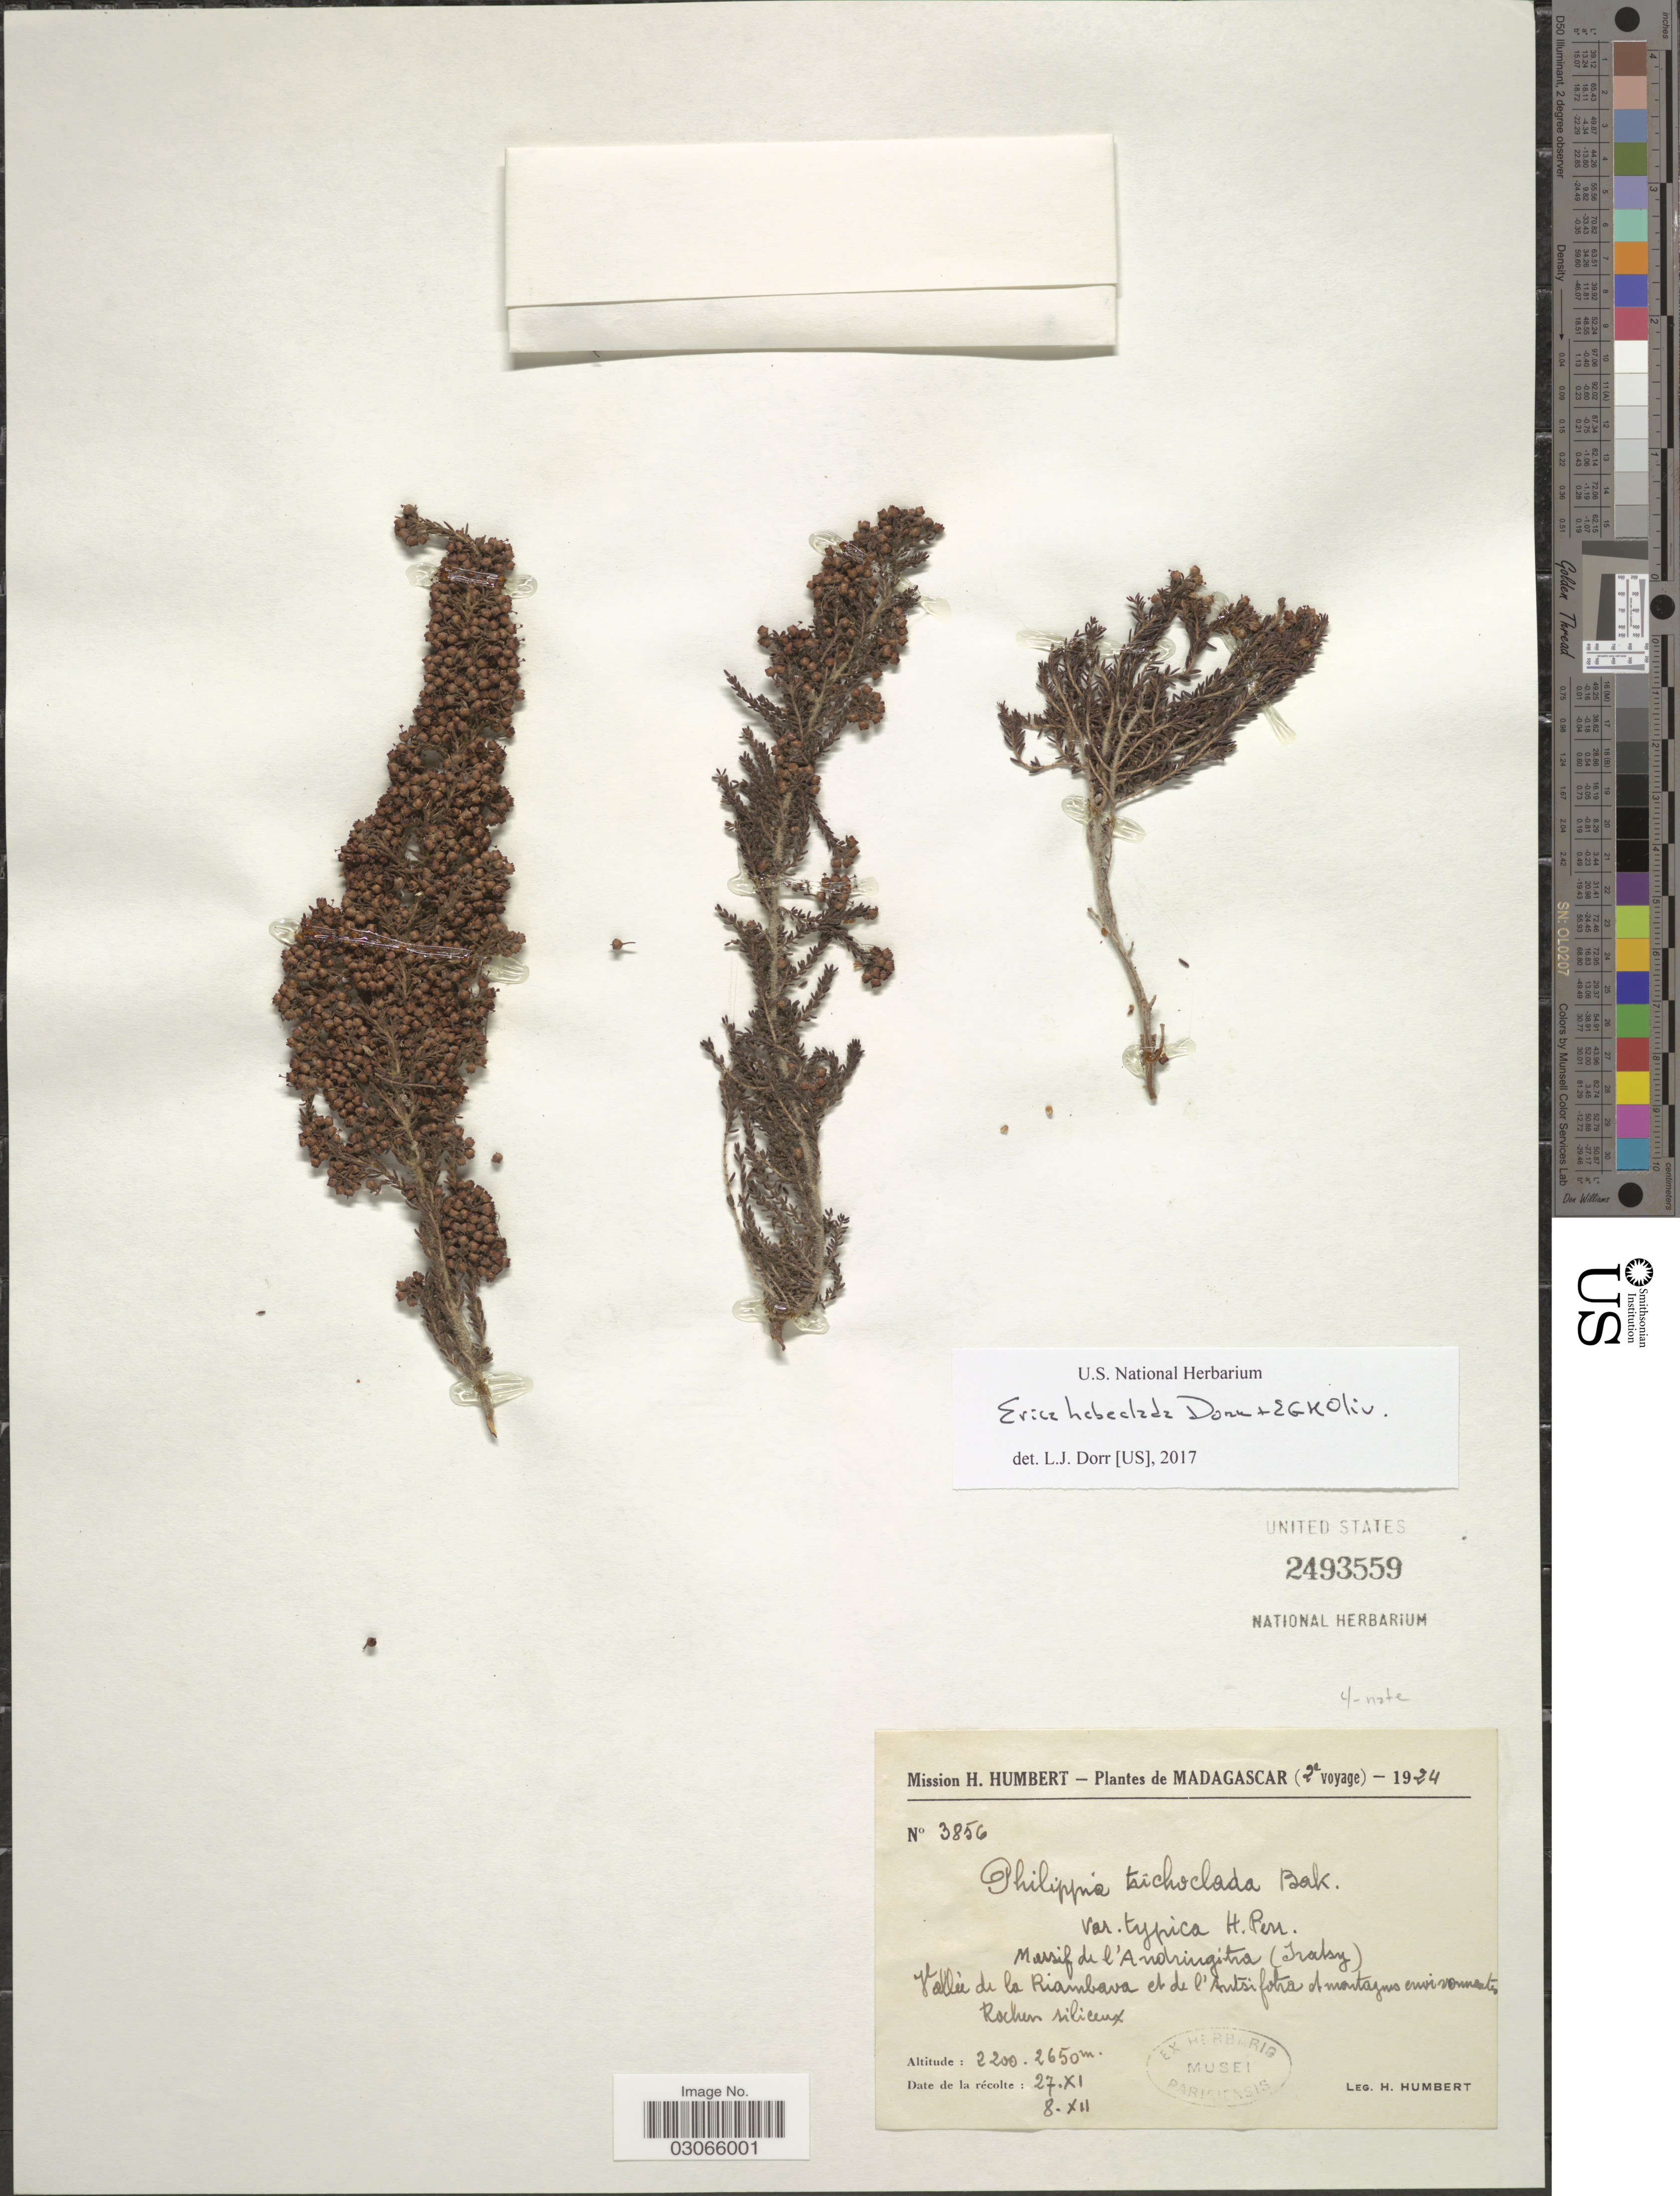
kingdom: Plantae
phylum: Tracheophyta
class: Magnoliopsida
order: Ericales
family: Ericaceae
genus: Erica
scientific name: Erica hebeclada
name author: Dorr & E.G.H. Oliv.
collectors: H. Humbert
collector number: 3856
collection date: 1924-11-27/1924-12-08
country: Madagascar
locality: Massif de l'Andringitra (Iratsy): Vallées de la Riambava et de l'Antsifotra et montagnes environnantes.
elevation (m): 2200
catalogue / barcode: US 2493559